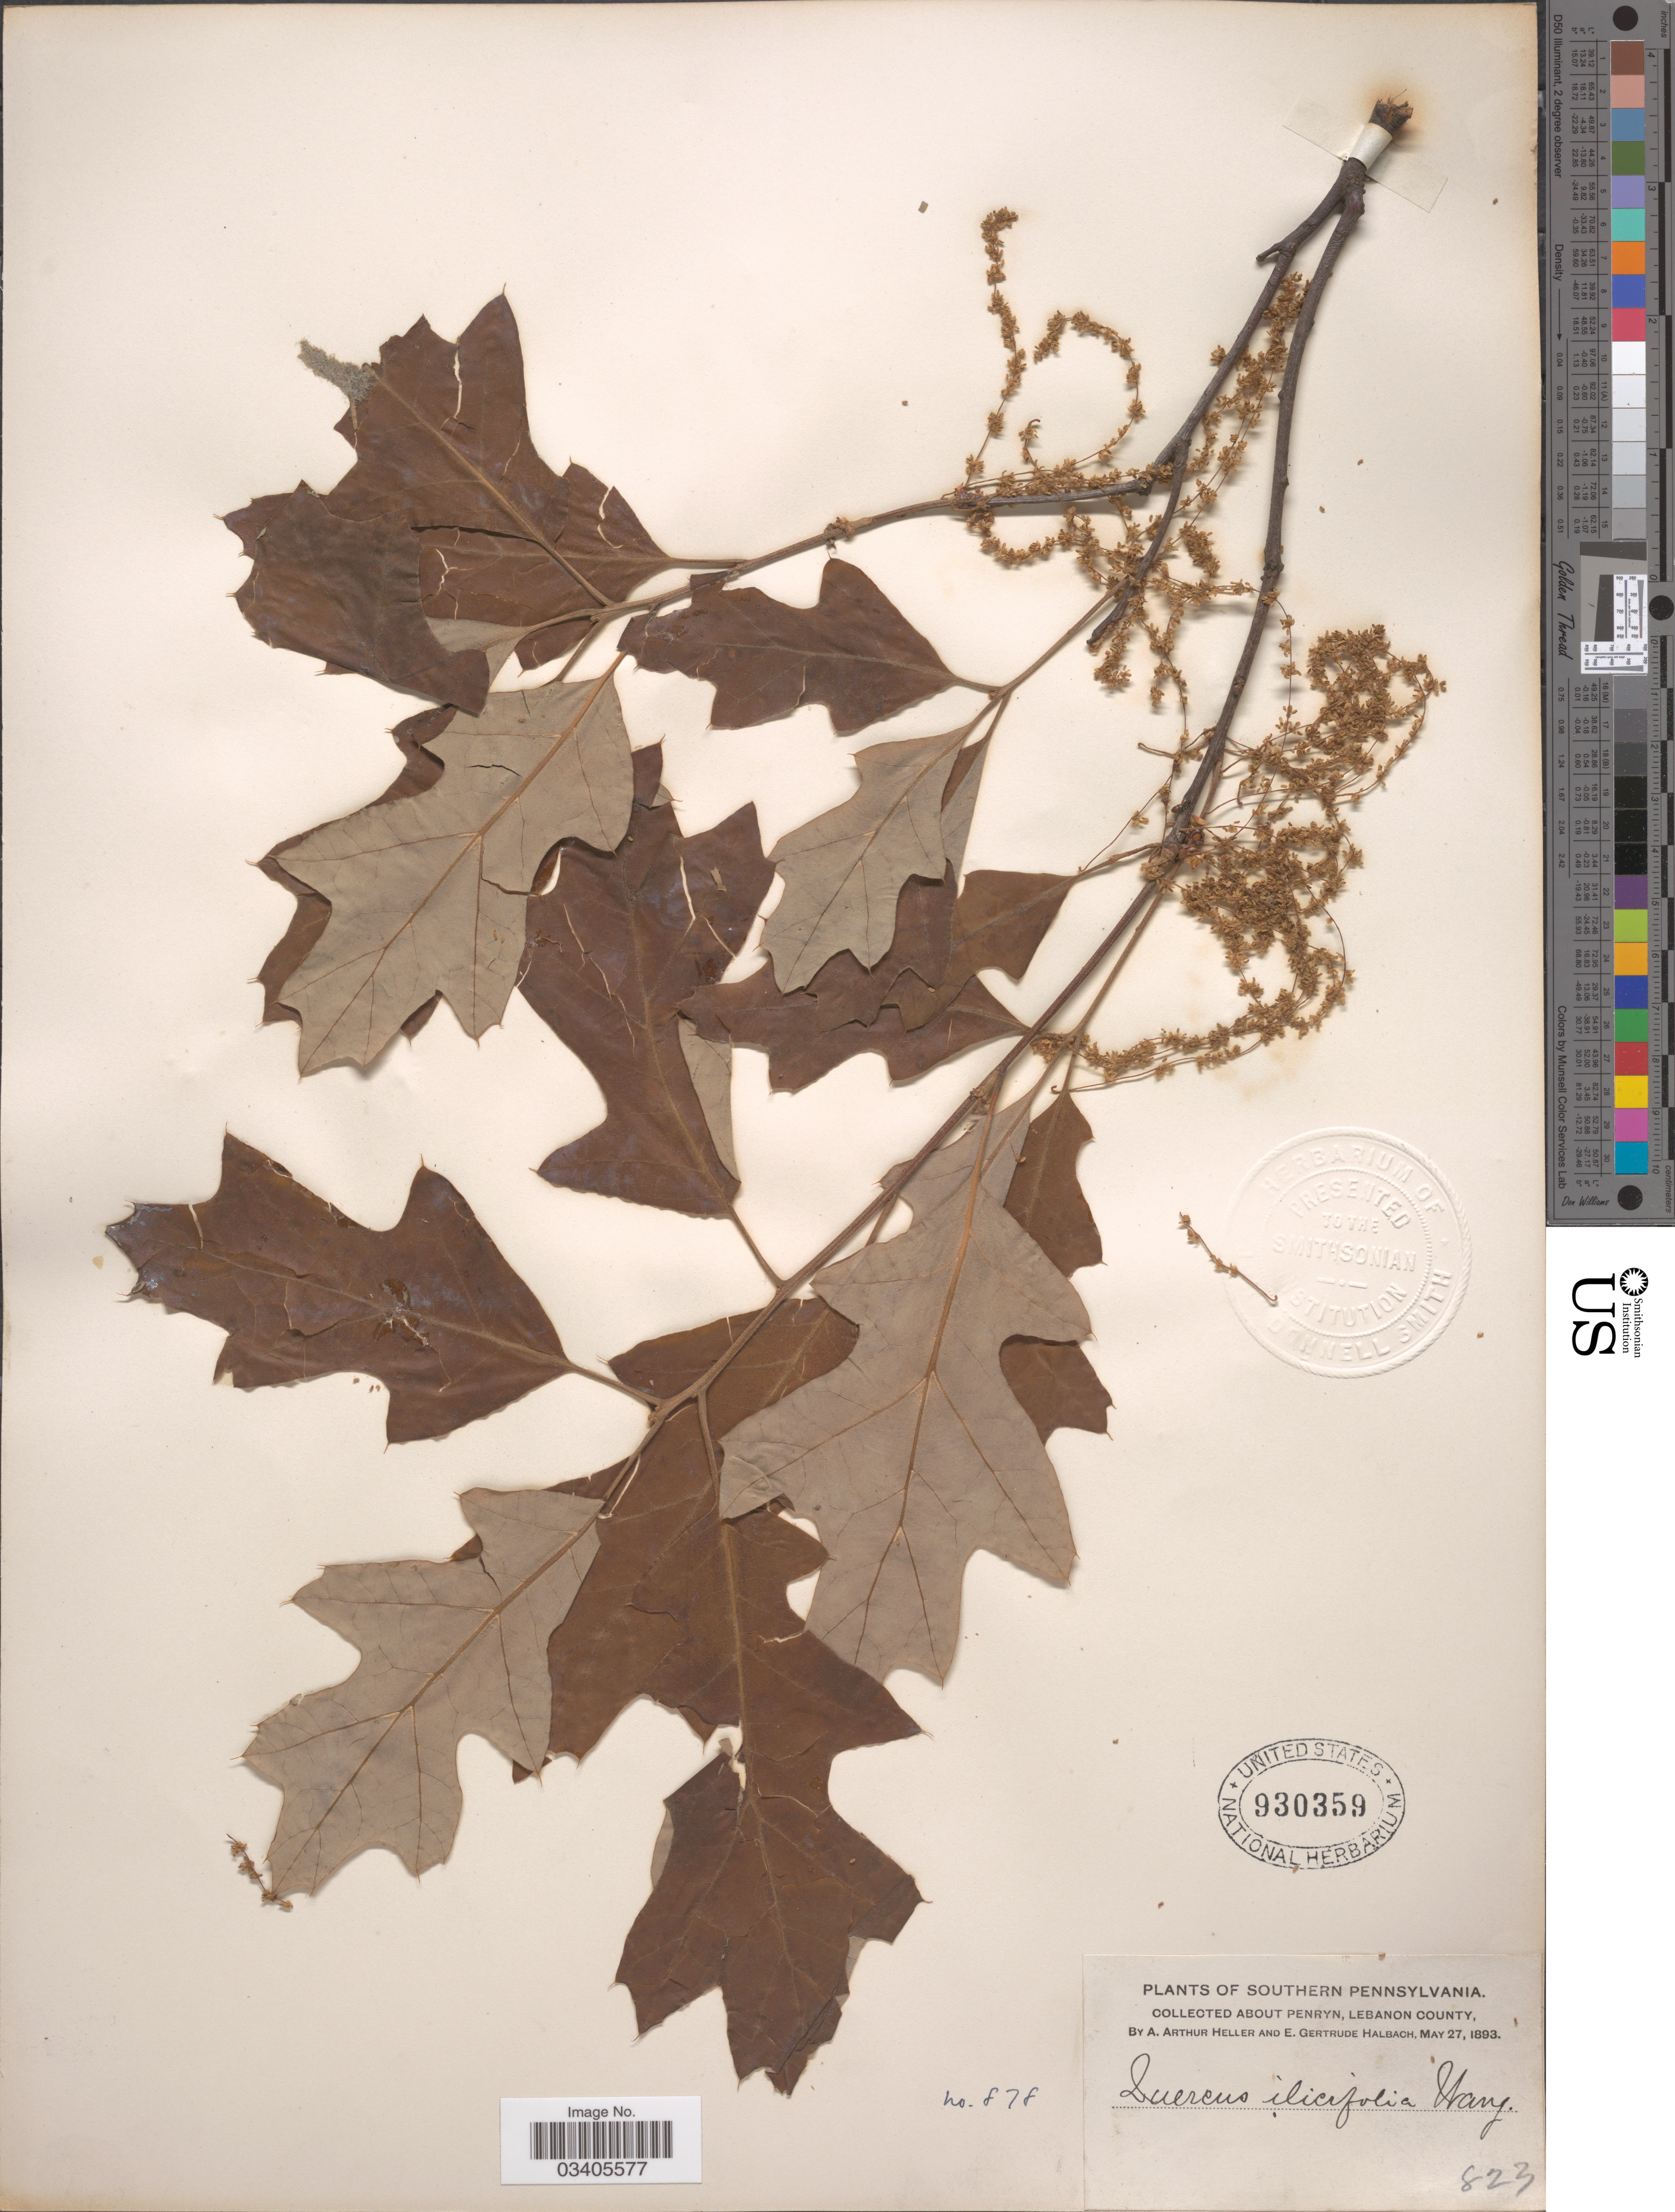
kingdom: Plantae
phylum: Tracheophyta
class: Magnoliopsida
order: Fagales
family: Fagaceae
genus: Quercus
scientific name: Quercus ilicifolia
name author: Wangenh.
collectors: A. A. Heller & E. G. Halbach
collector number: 823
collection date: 1893-05-27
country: United States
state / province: Pennsylvania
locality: Southern Pennsylvania. About Penryn, Lebanon County.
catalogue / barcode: US 930359